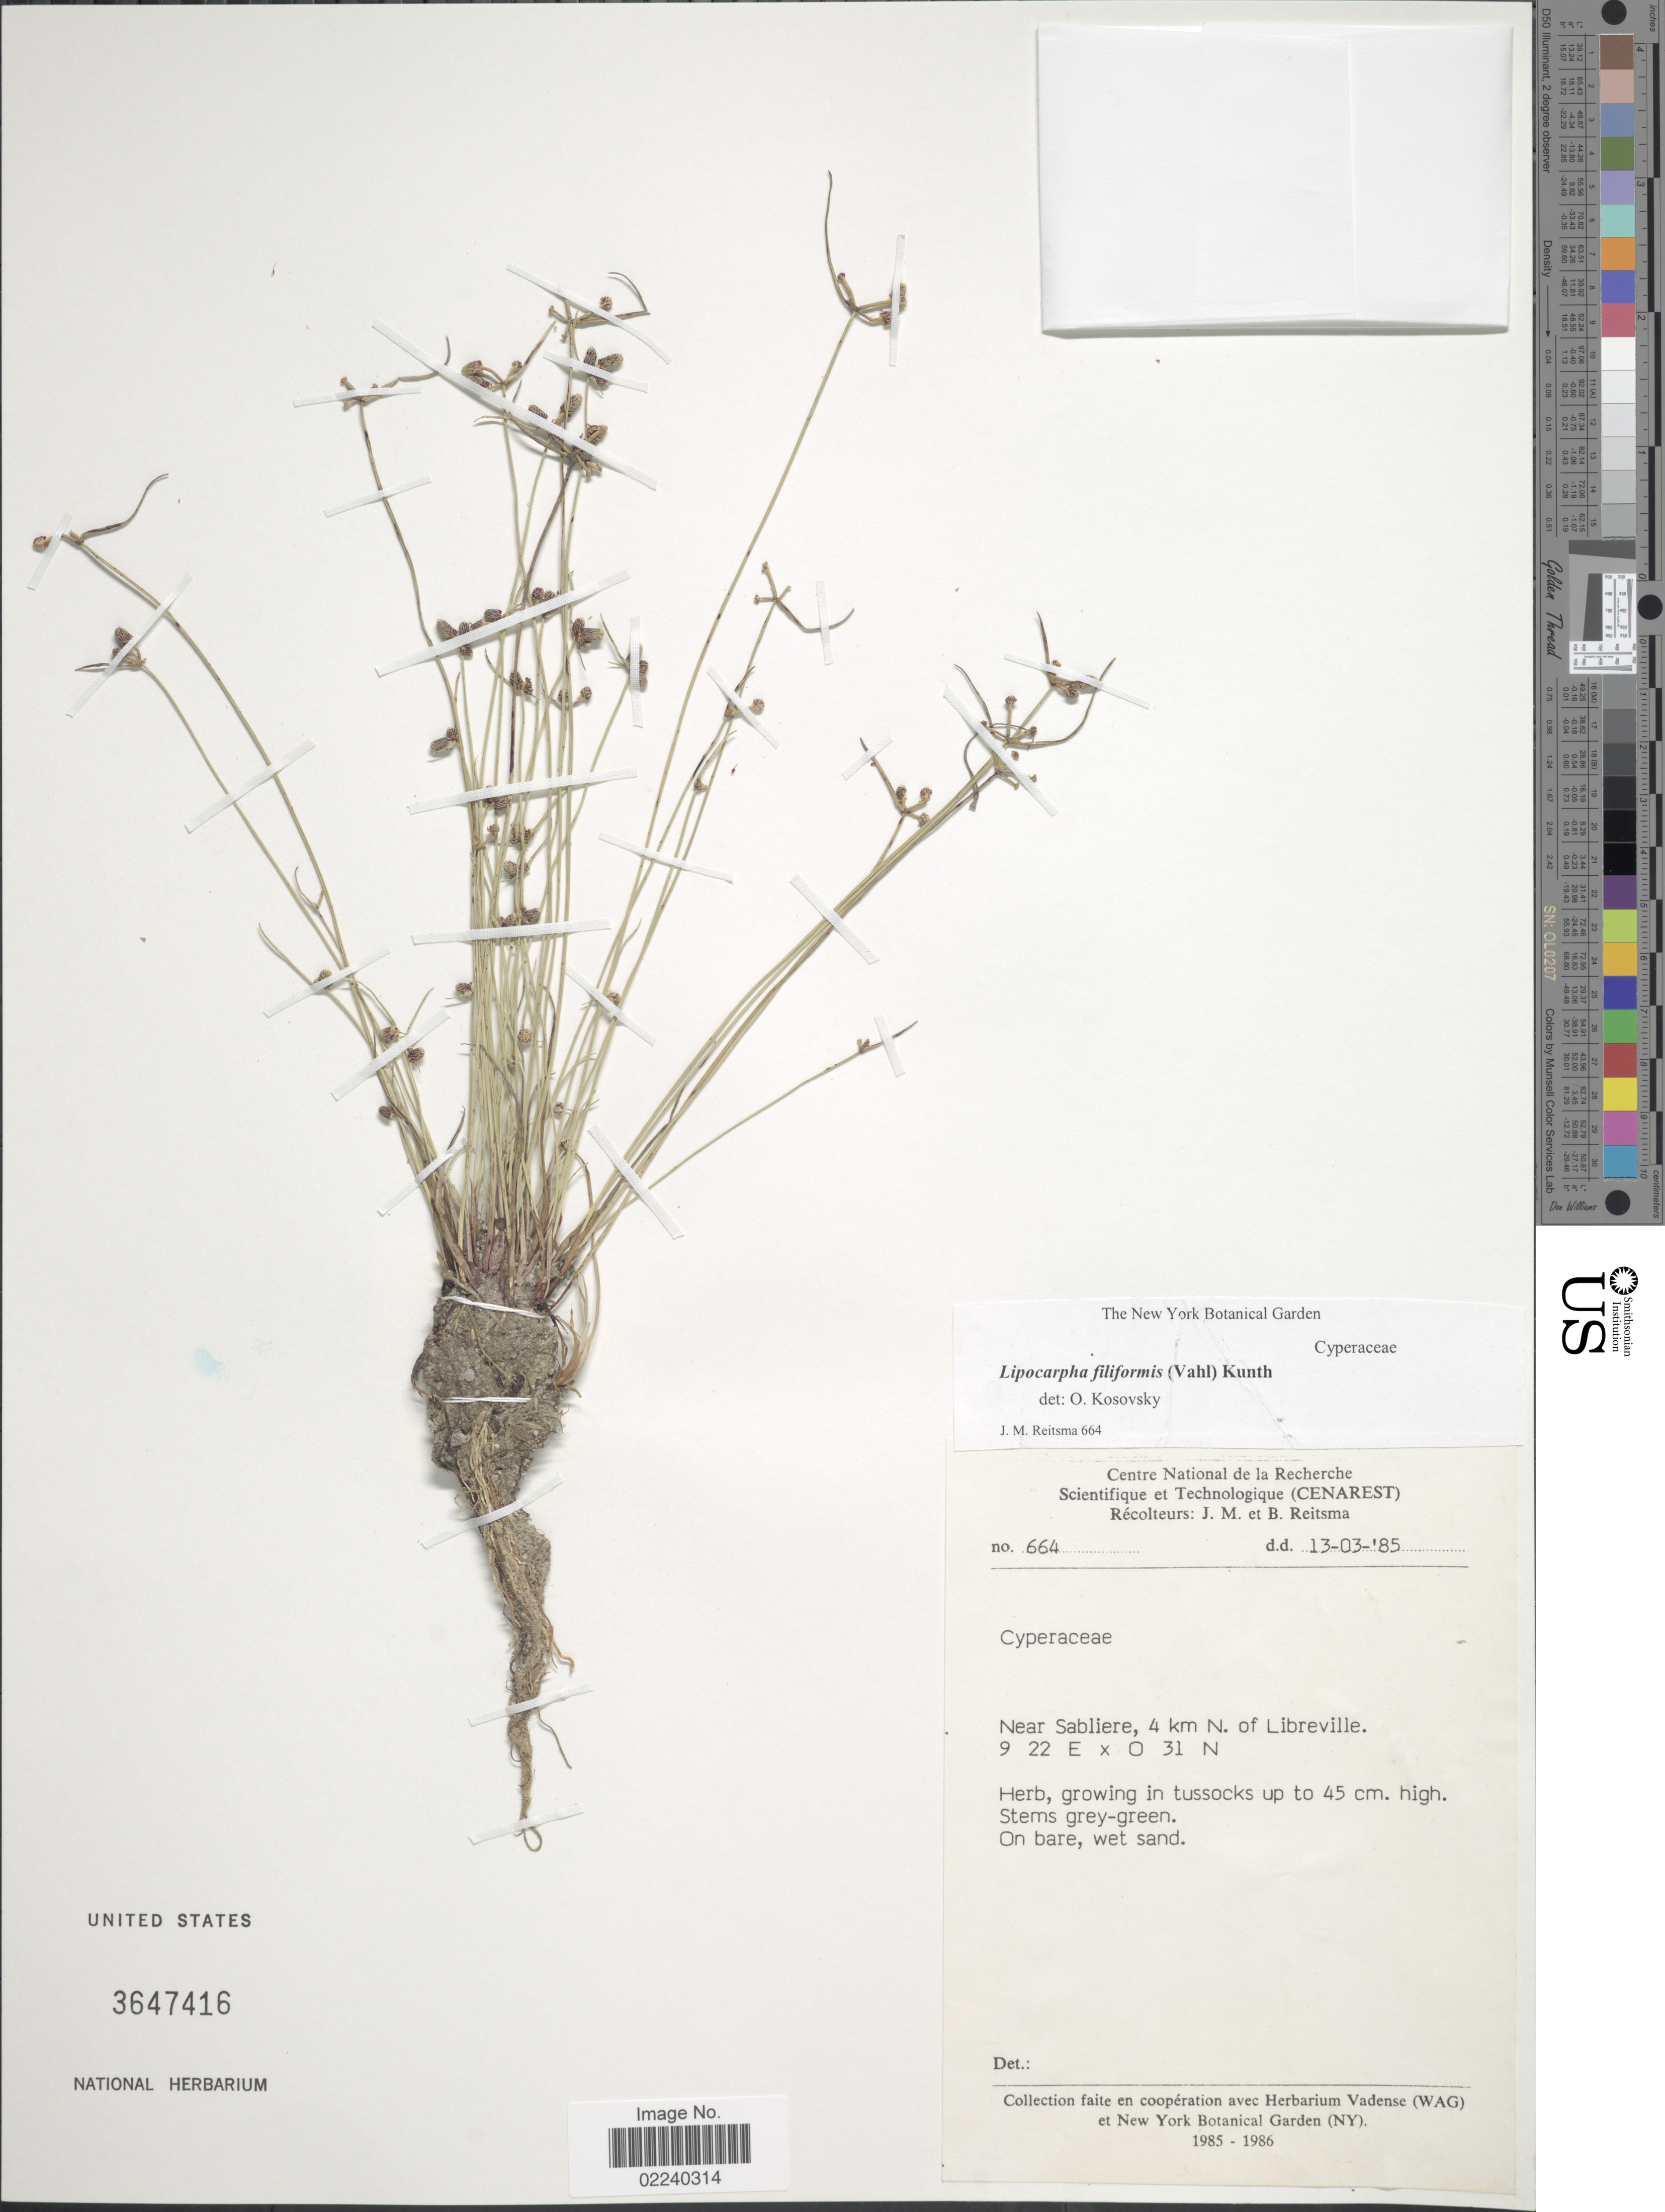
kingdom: Plantae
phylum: Tracheophyta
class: Liliopsida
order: Poales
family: Cyperaceae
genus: Cyperus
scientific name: Cyperus lipofiliformis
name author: Goetgh.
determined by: Strong, M. T., (US), Smithsonian Institution - National Museum of Natural History (UNITED STATES)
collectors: J. Reitsma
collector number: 664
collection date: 1985-03-13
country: Gabon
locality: Near Sabliere, 4 km N. of Libreville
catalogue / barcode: US 3647416